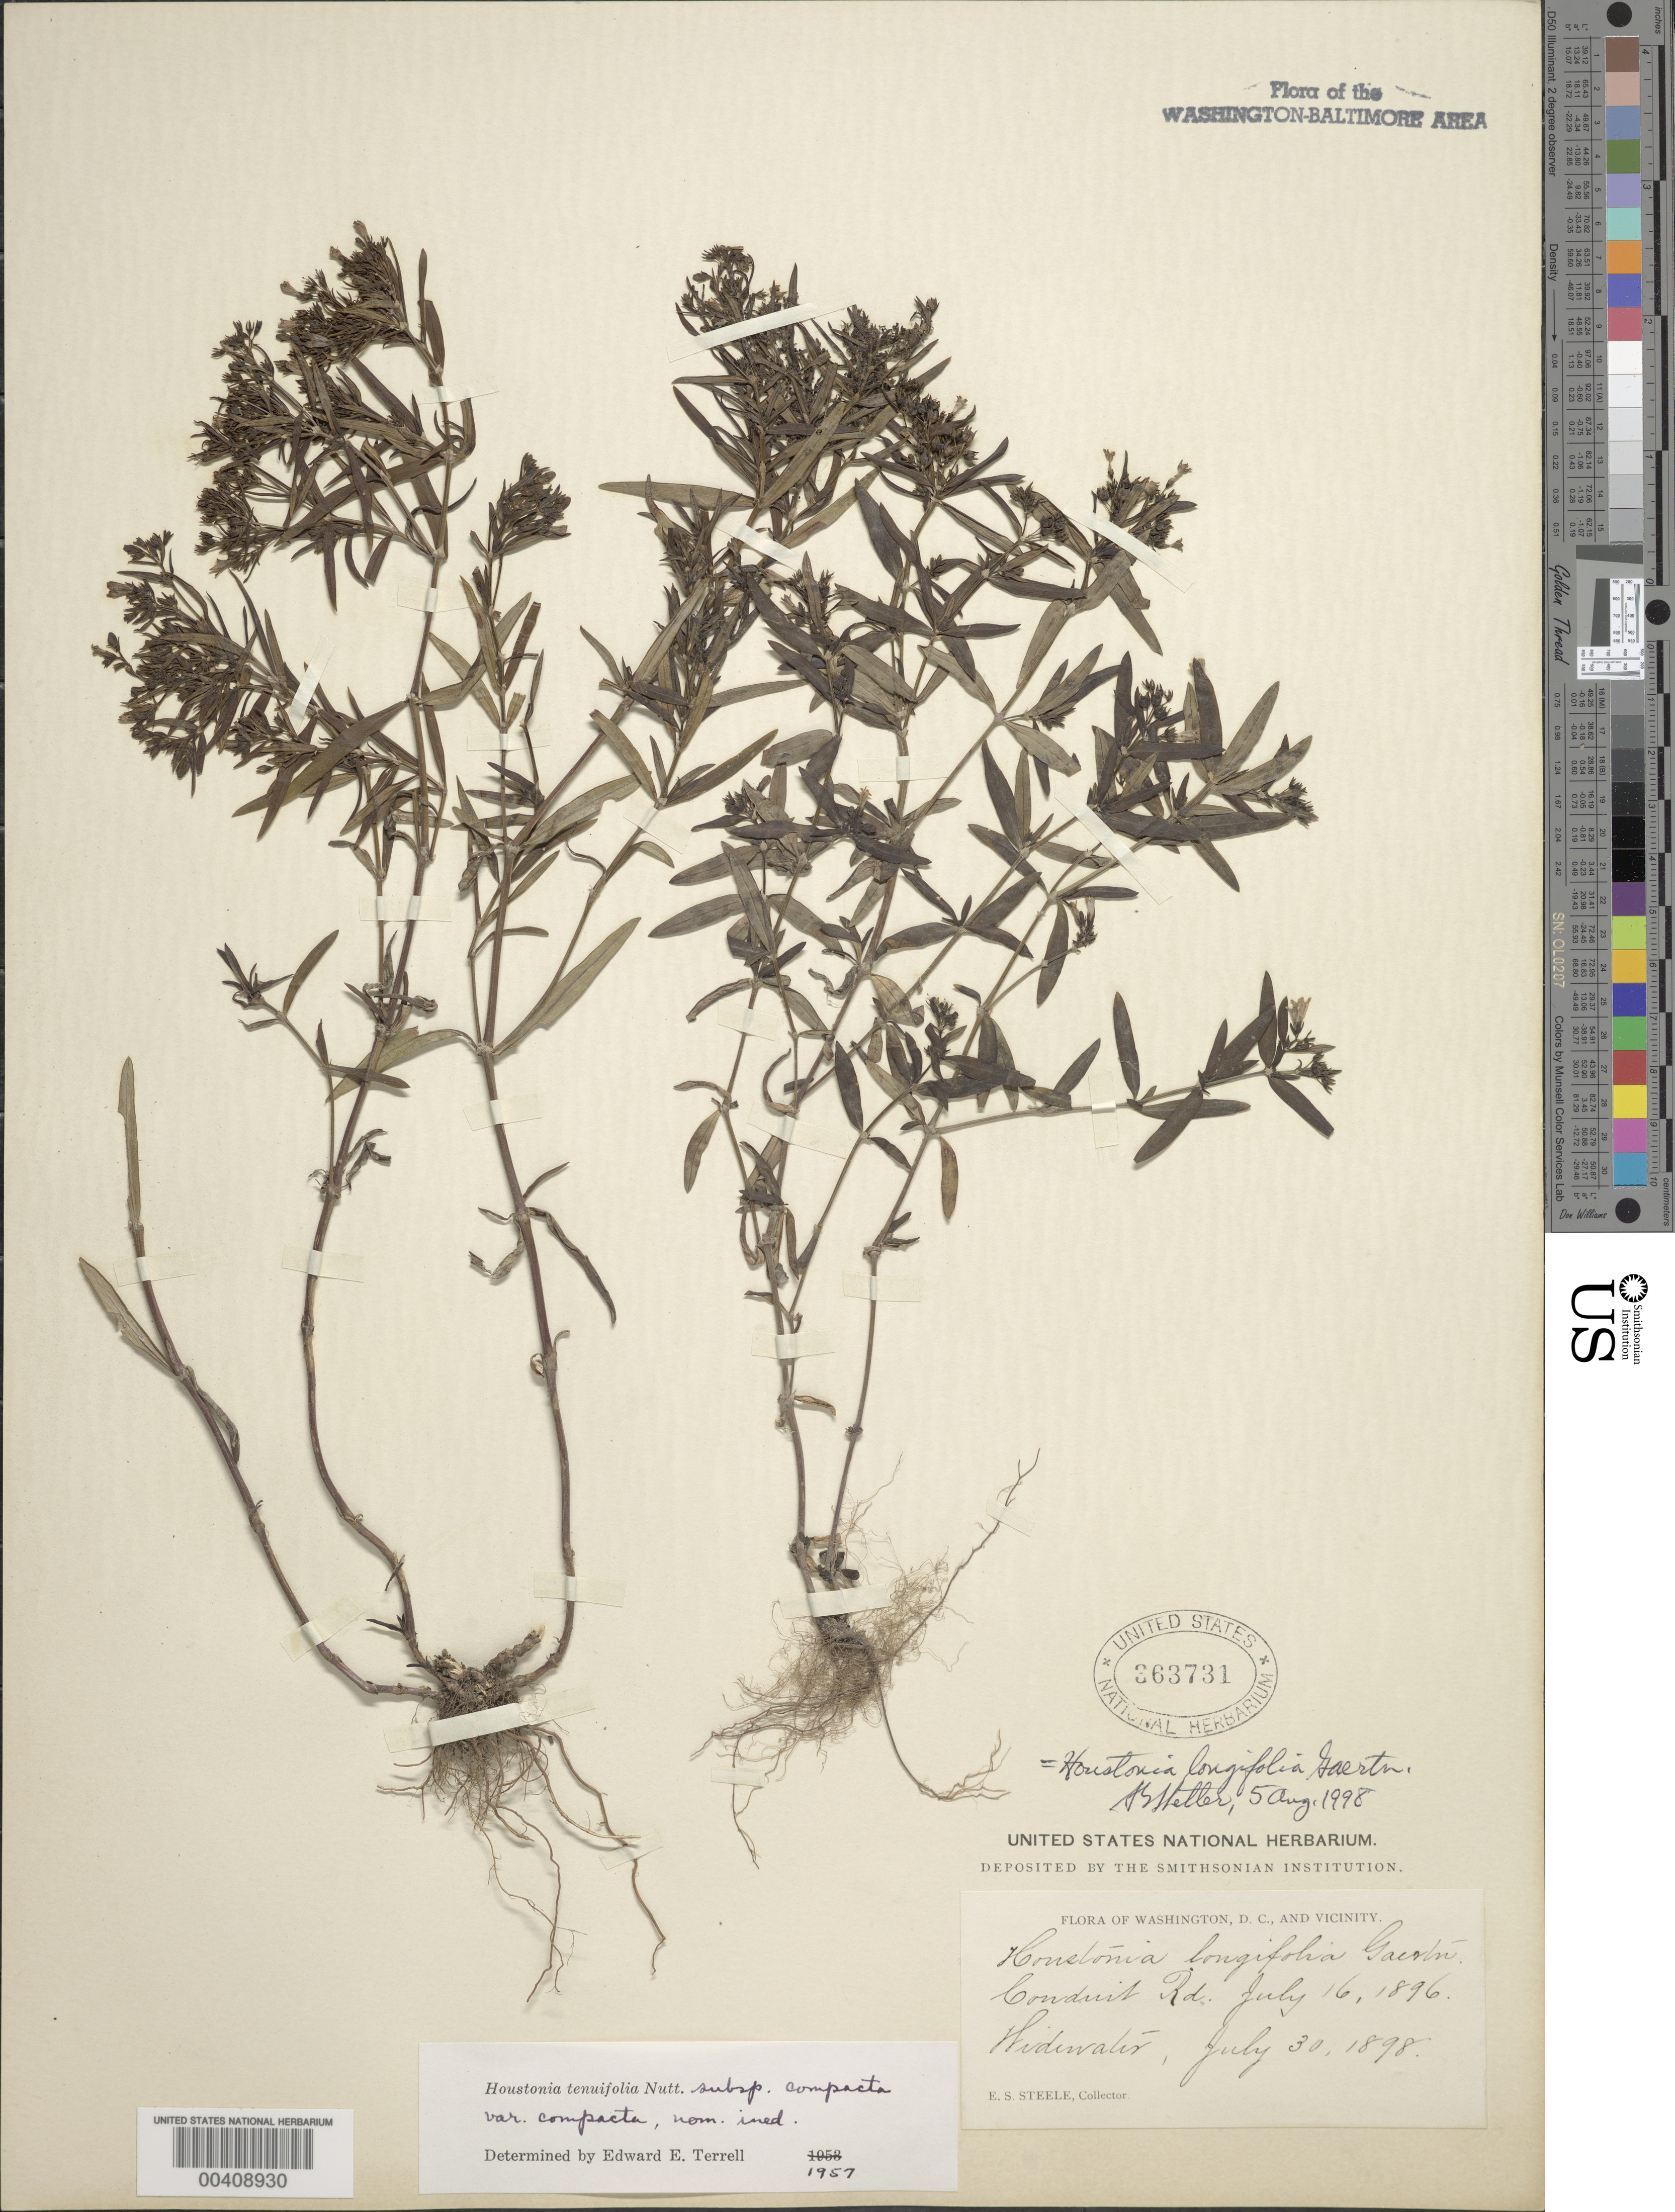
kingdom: Plantae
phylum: Tracheophyta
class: Magnoliopsida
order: Gentianales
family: Rubiaceae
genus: Houstonia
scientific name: Houstonia longifolia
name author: Gaertn.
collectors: E. Steele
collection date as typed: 16 Jul 1896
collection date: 1896-07-16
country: United States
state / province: Maryland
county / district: Montgomery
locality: Conduit Rd.and Widewater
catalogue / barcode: US 363731